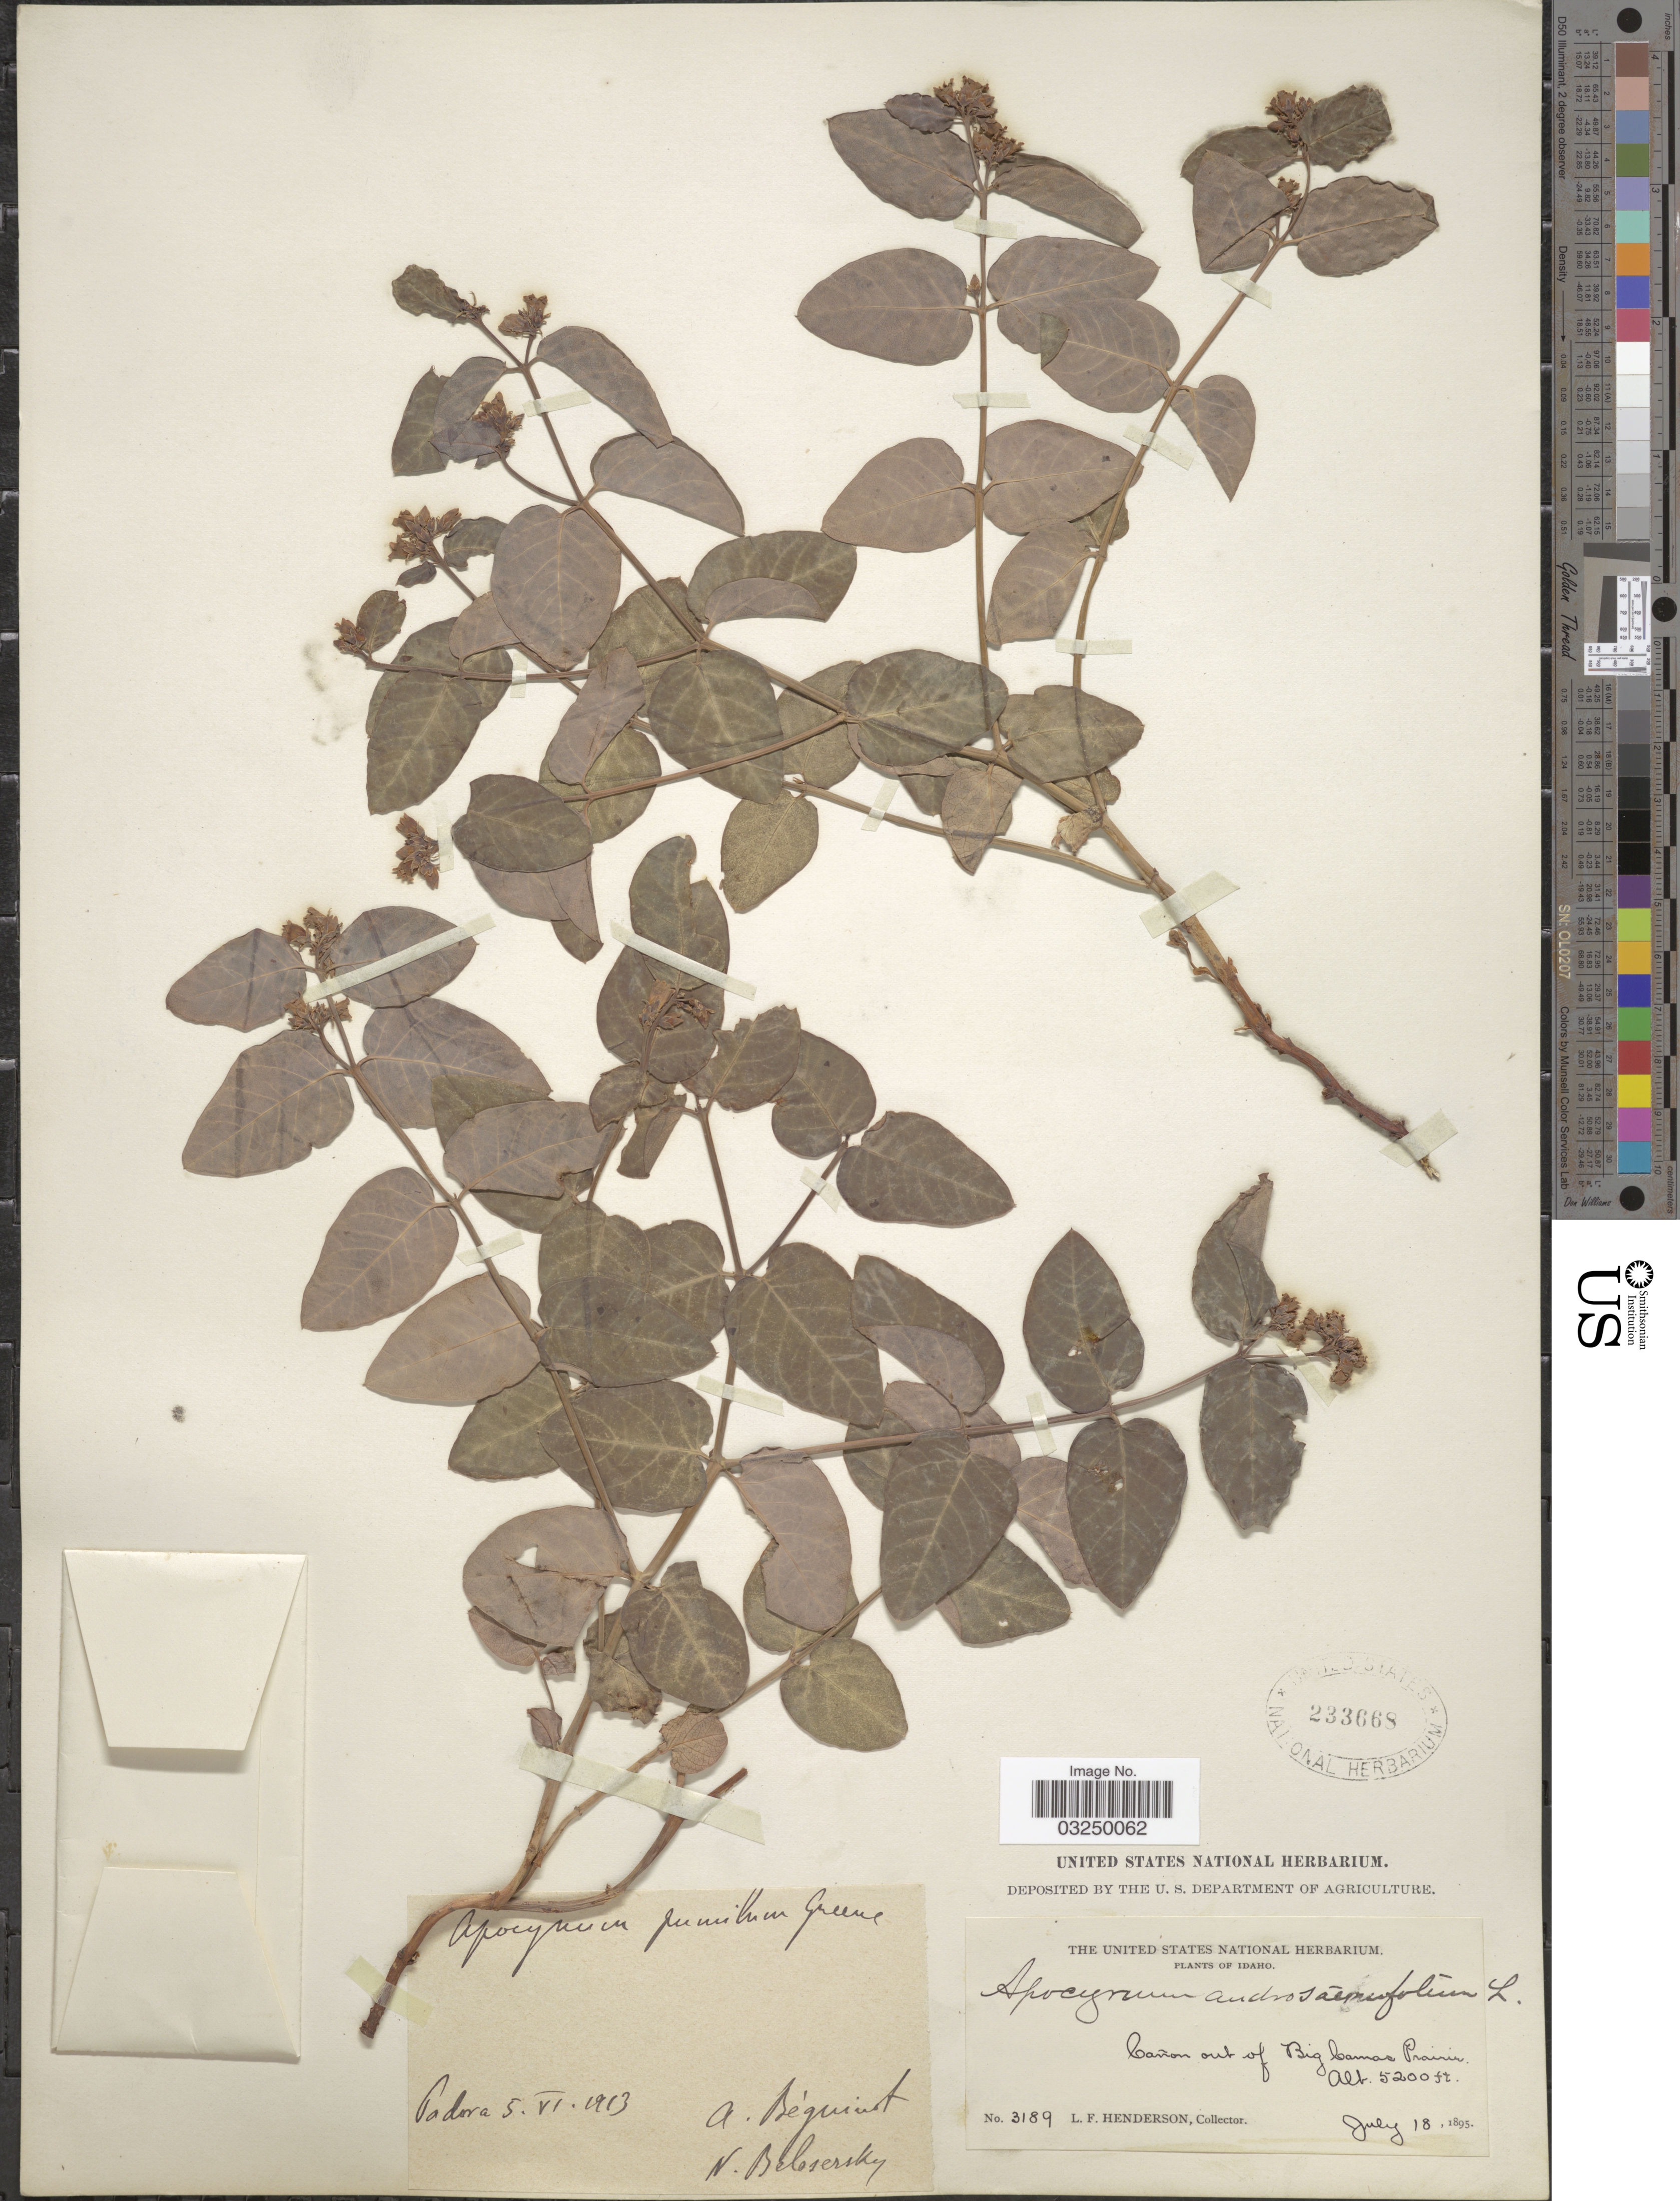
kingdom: Plantae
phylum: Tracheophyta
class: Magnoliopsida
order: Gentianales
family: Apocynaceae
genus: Apocynum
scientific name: Apocynum pumilum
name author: (A. Gray) Greene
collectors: L. Henderson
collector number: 3189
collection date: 1895-07-18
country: United States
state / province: Idaho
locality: Cañon out of Big Camas Prairie.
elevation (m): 1585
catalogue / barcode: US 233668